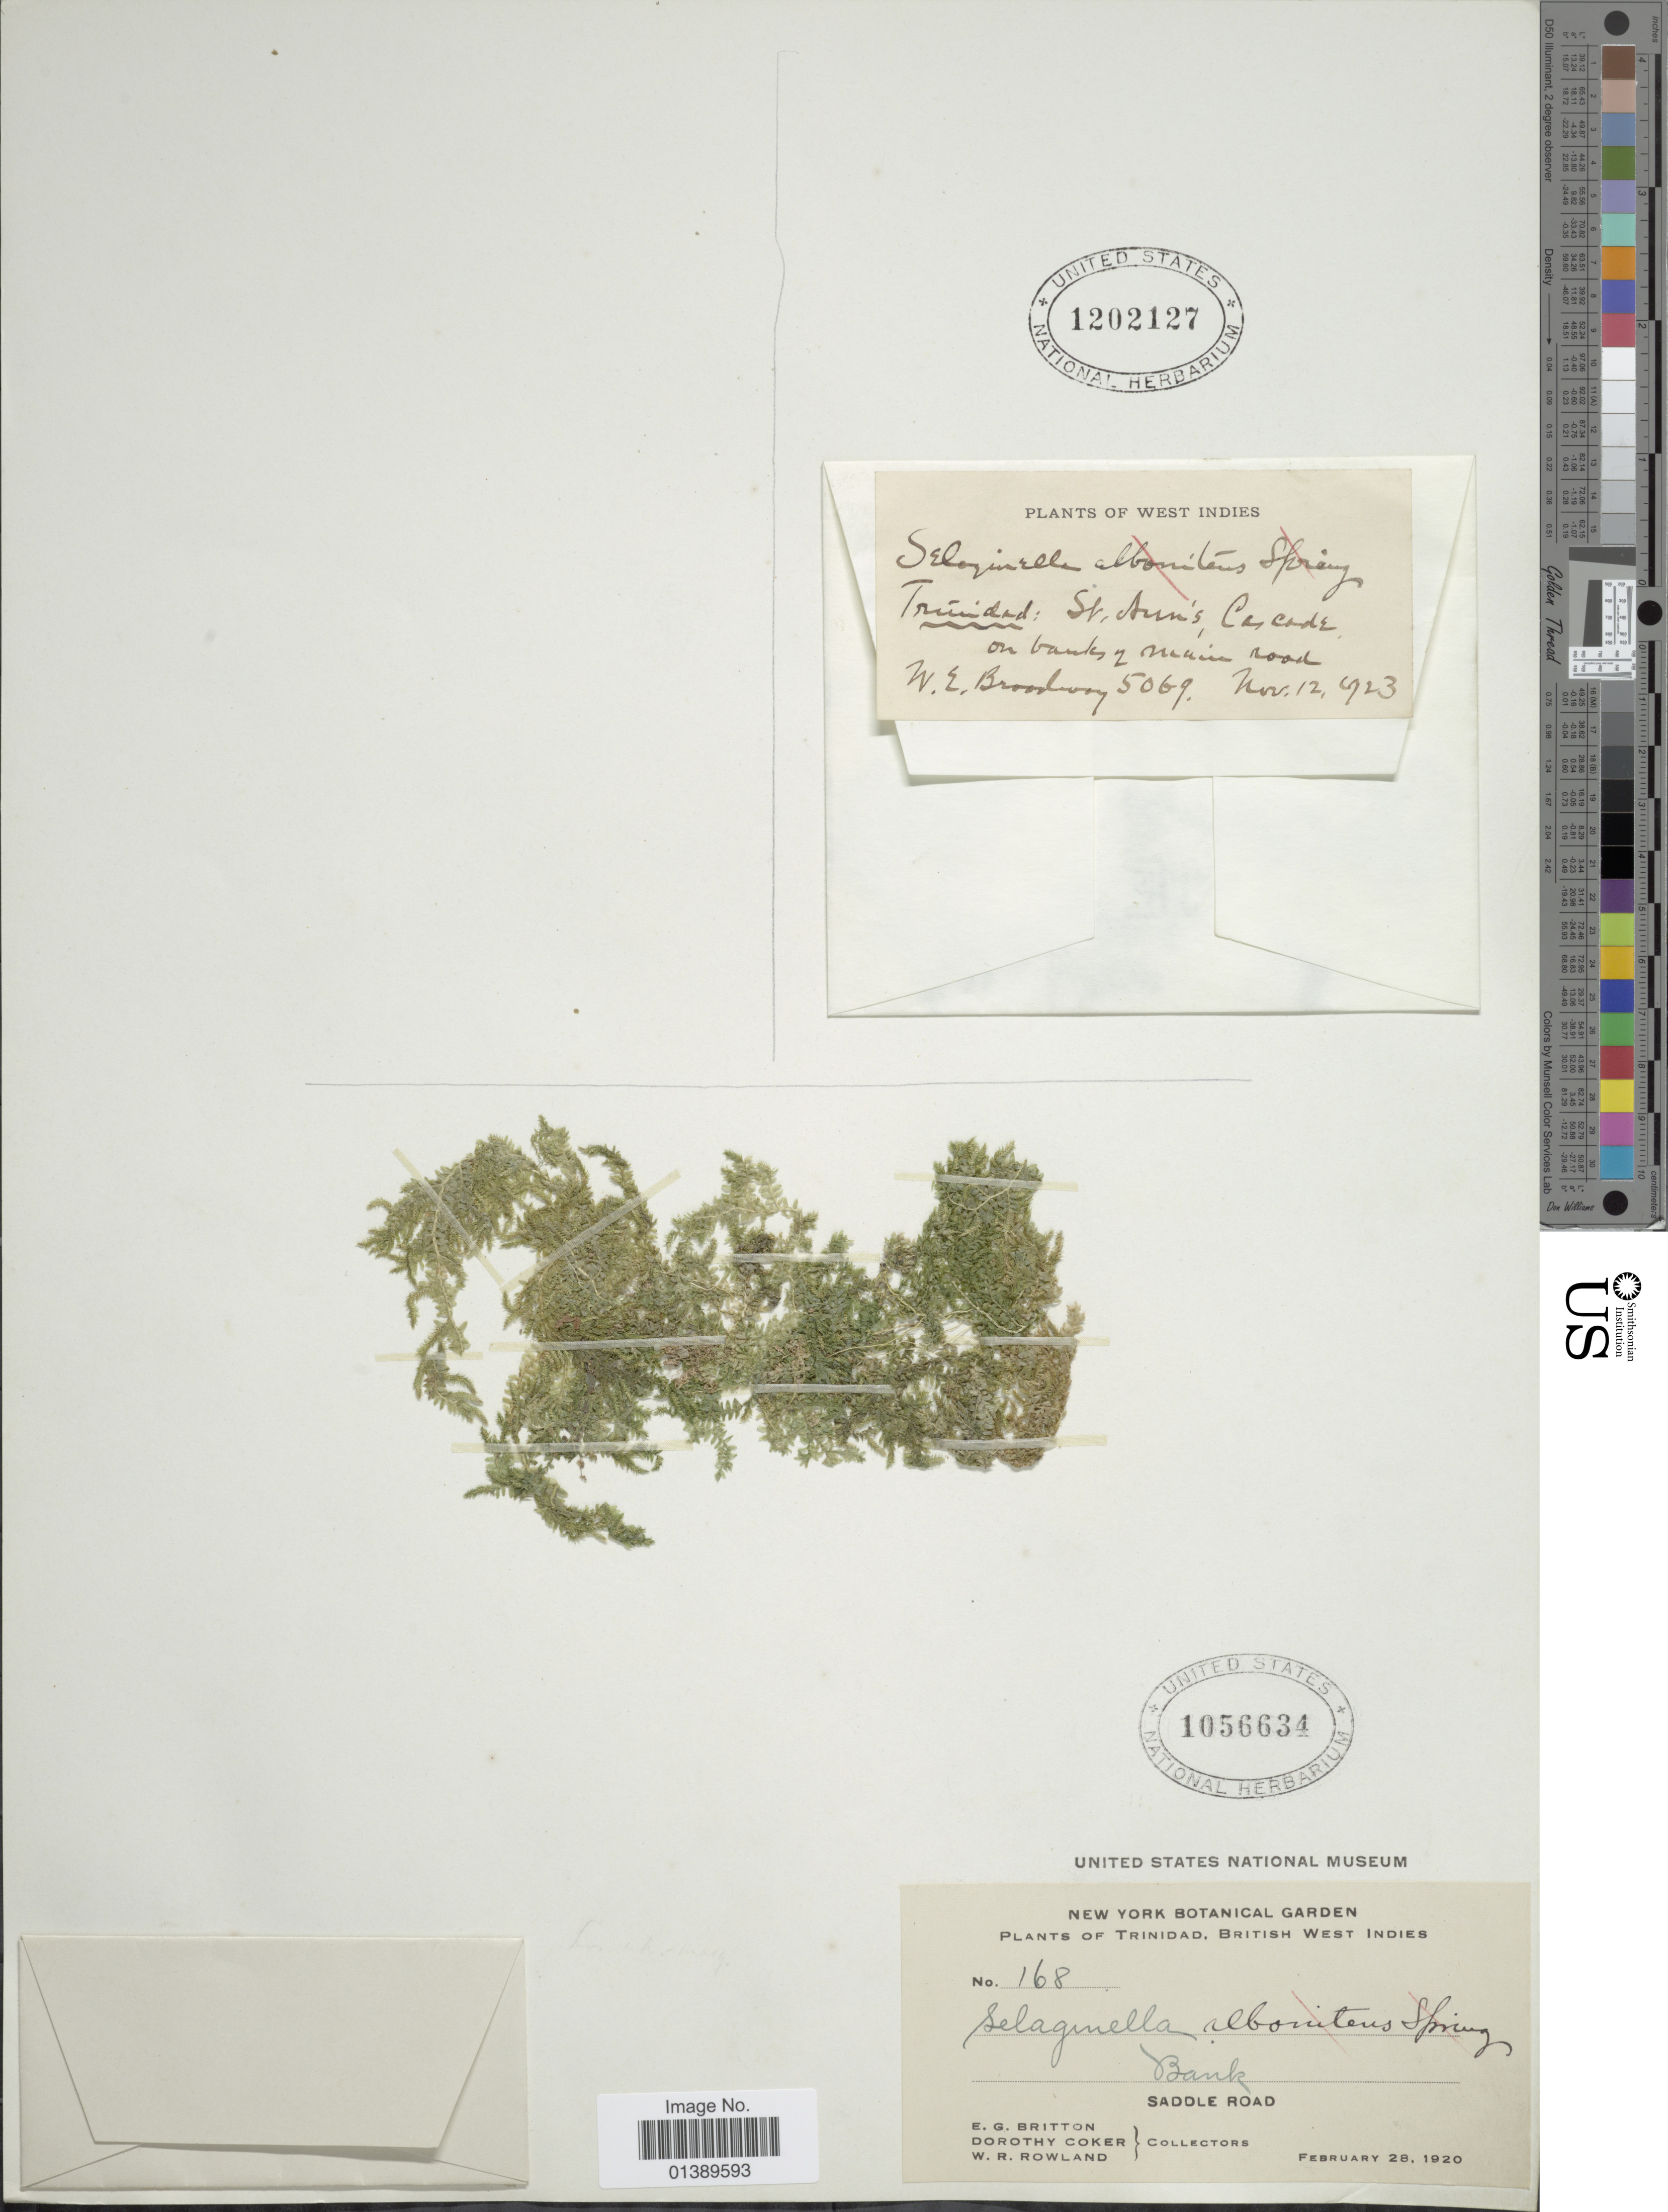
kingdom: Plantae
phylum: Tracheophyta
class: Lycopodiopsida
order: Selaginellales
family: Selaginellaceae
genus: Selaginella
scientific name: Selaginella cladorrhizans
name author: A. Br.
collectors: N. Britton, D. Coker & W. Rowland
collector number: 168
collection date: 1920-02-28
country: Trinidad and Tobago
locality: Trinidad, Birtish West Indies, Saddle Road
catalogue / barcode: US 1056634